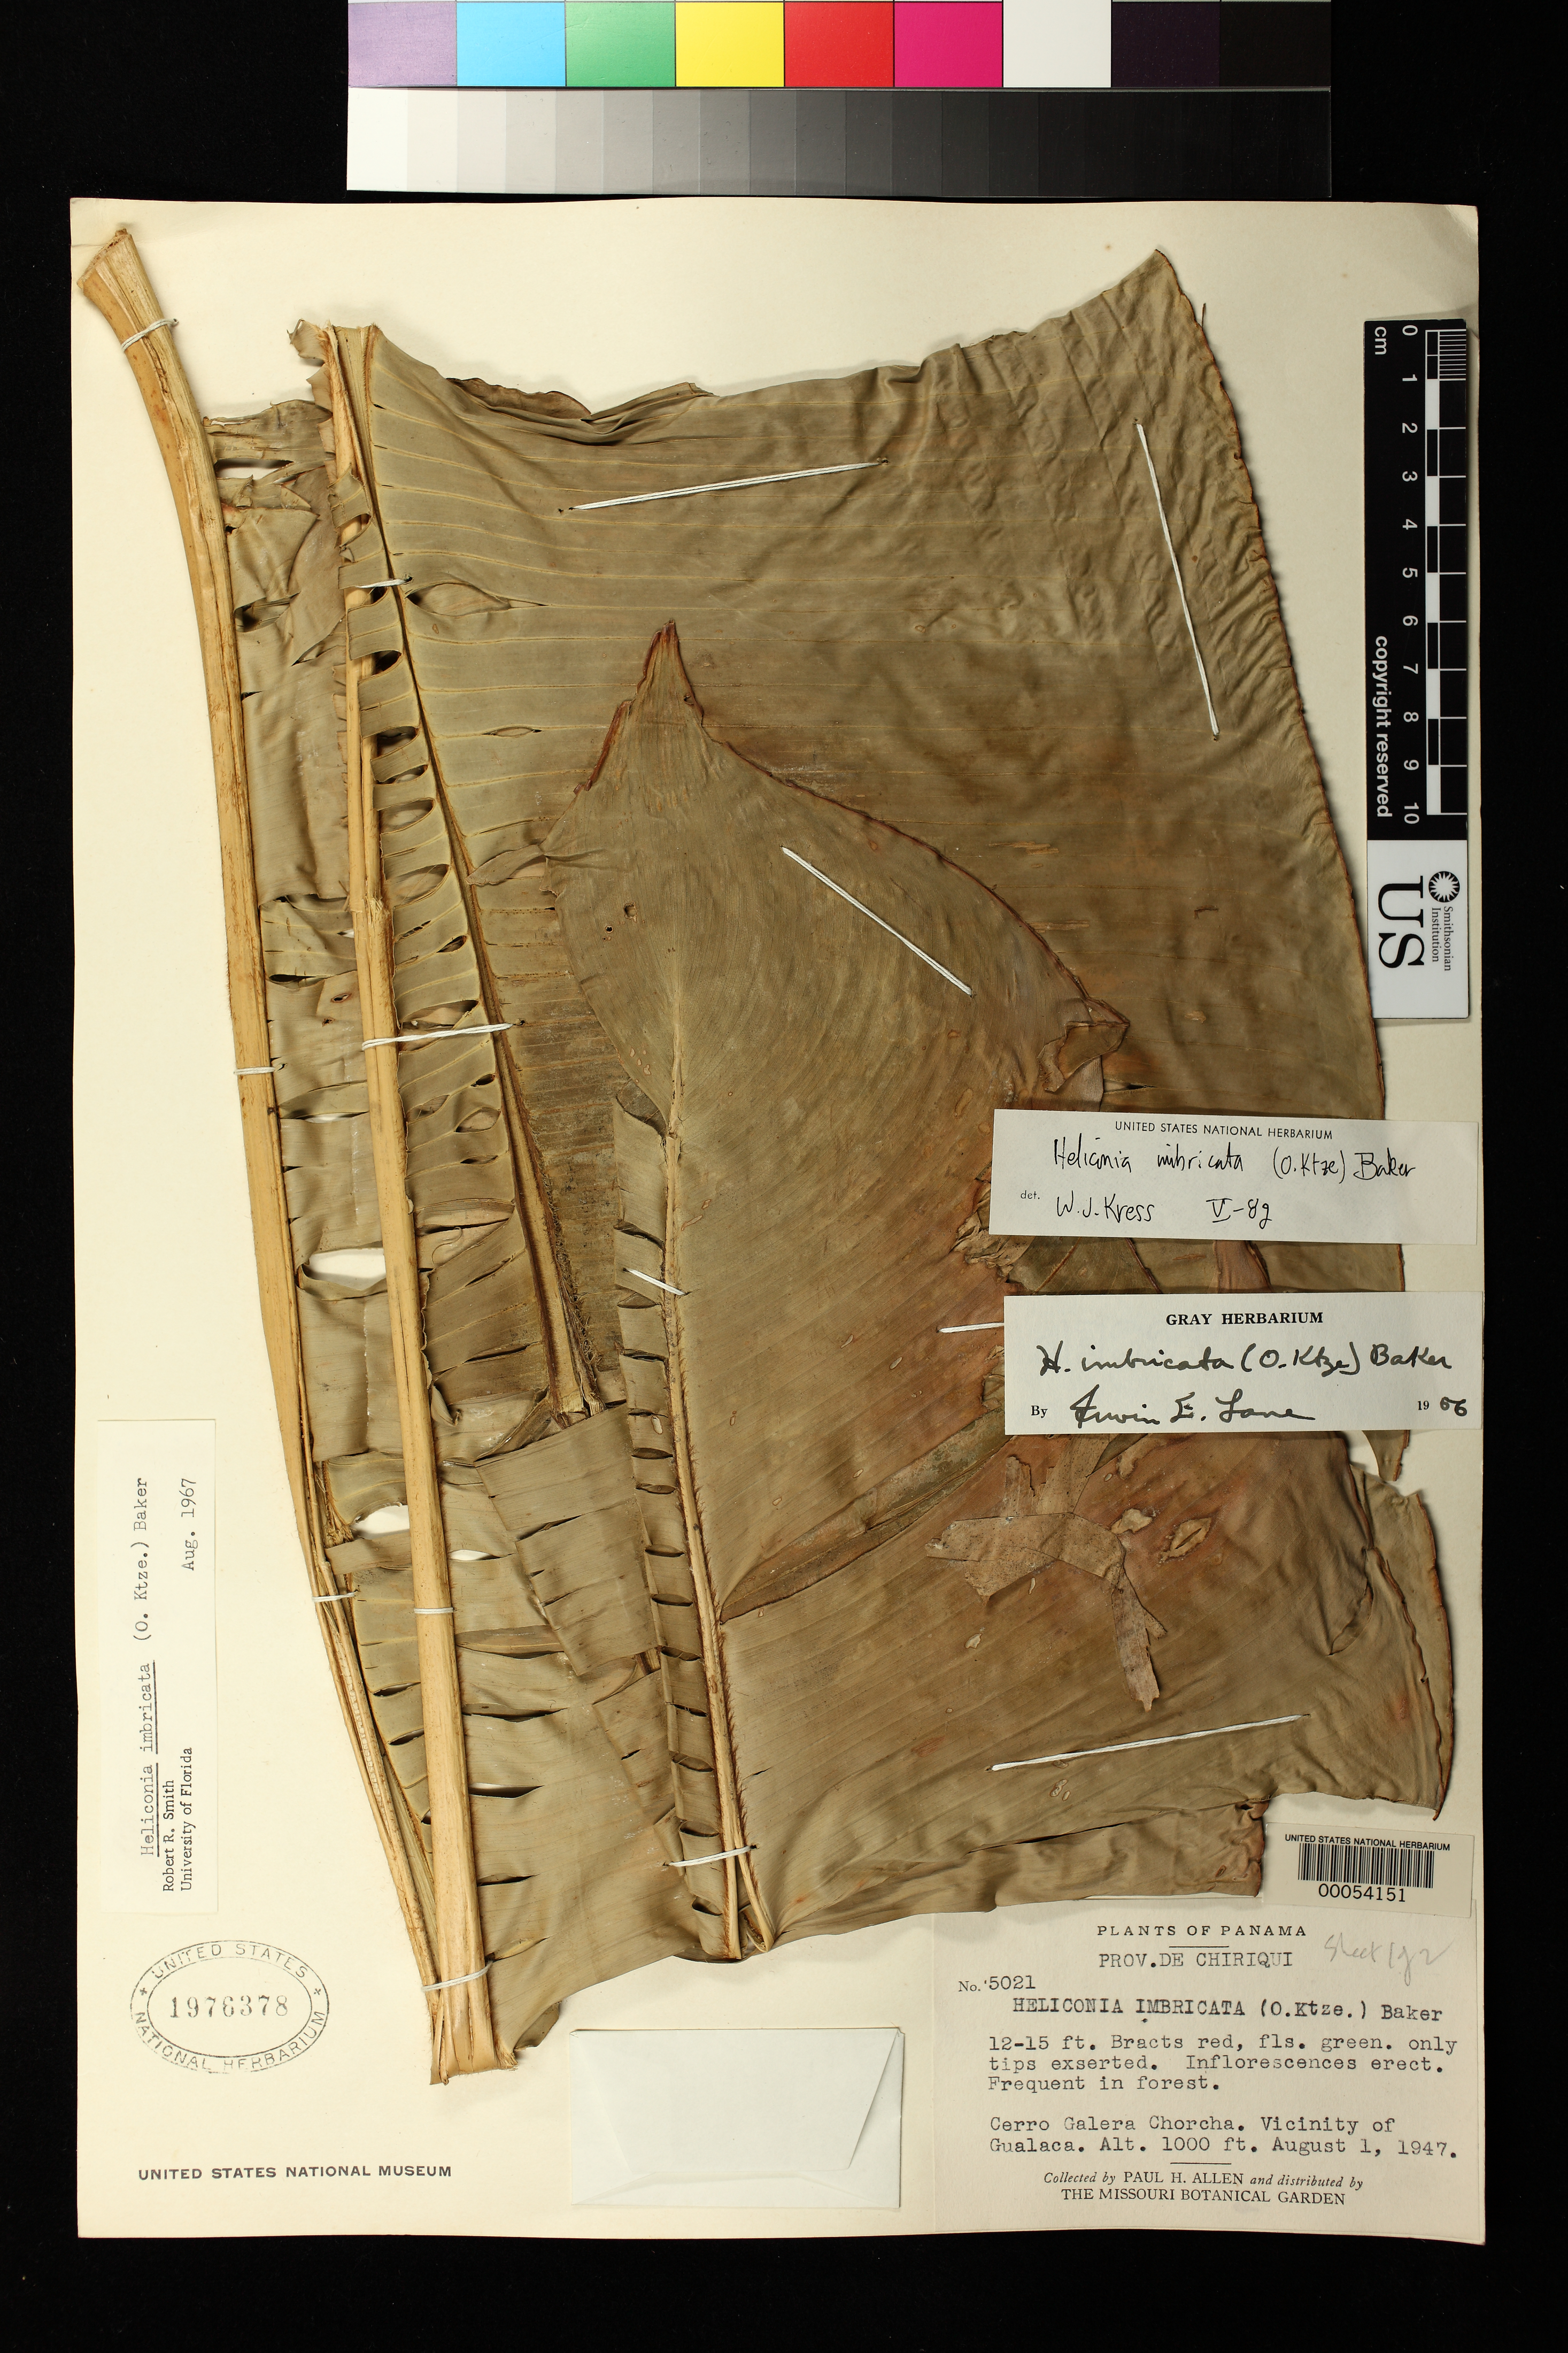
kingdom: Plantae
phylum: Tracheophyta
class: Liliopsida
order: Zingiberales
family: Heliconiaceae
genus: Heliconia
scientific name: Heliconia imbricata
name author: (Kuntze) Baker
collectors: P. H. Allen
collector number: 5021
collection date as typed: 01 Aug 1947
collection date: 1947-08-01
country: Panama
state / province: Chiriquí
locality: Cerro Galera Chorcha, vicinity of Gualaca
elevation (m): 305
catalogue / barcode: US 1976378